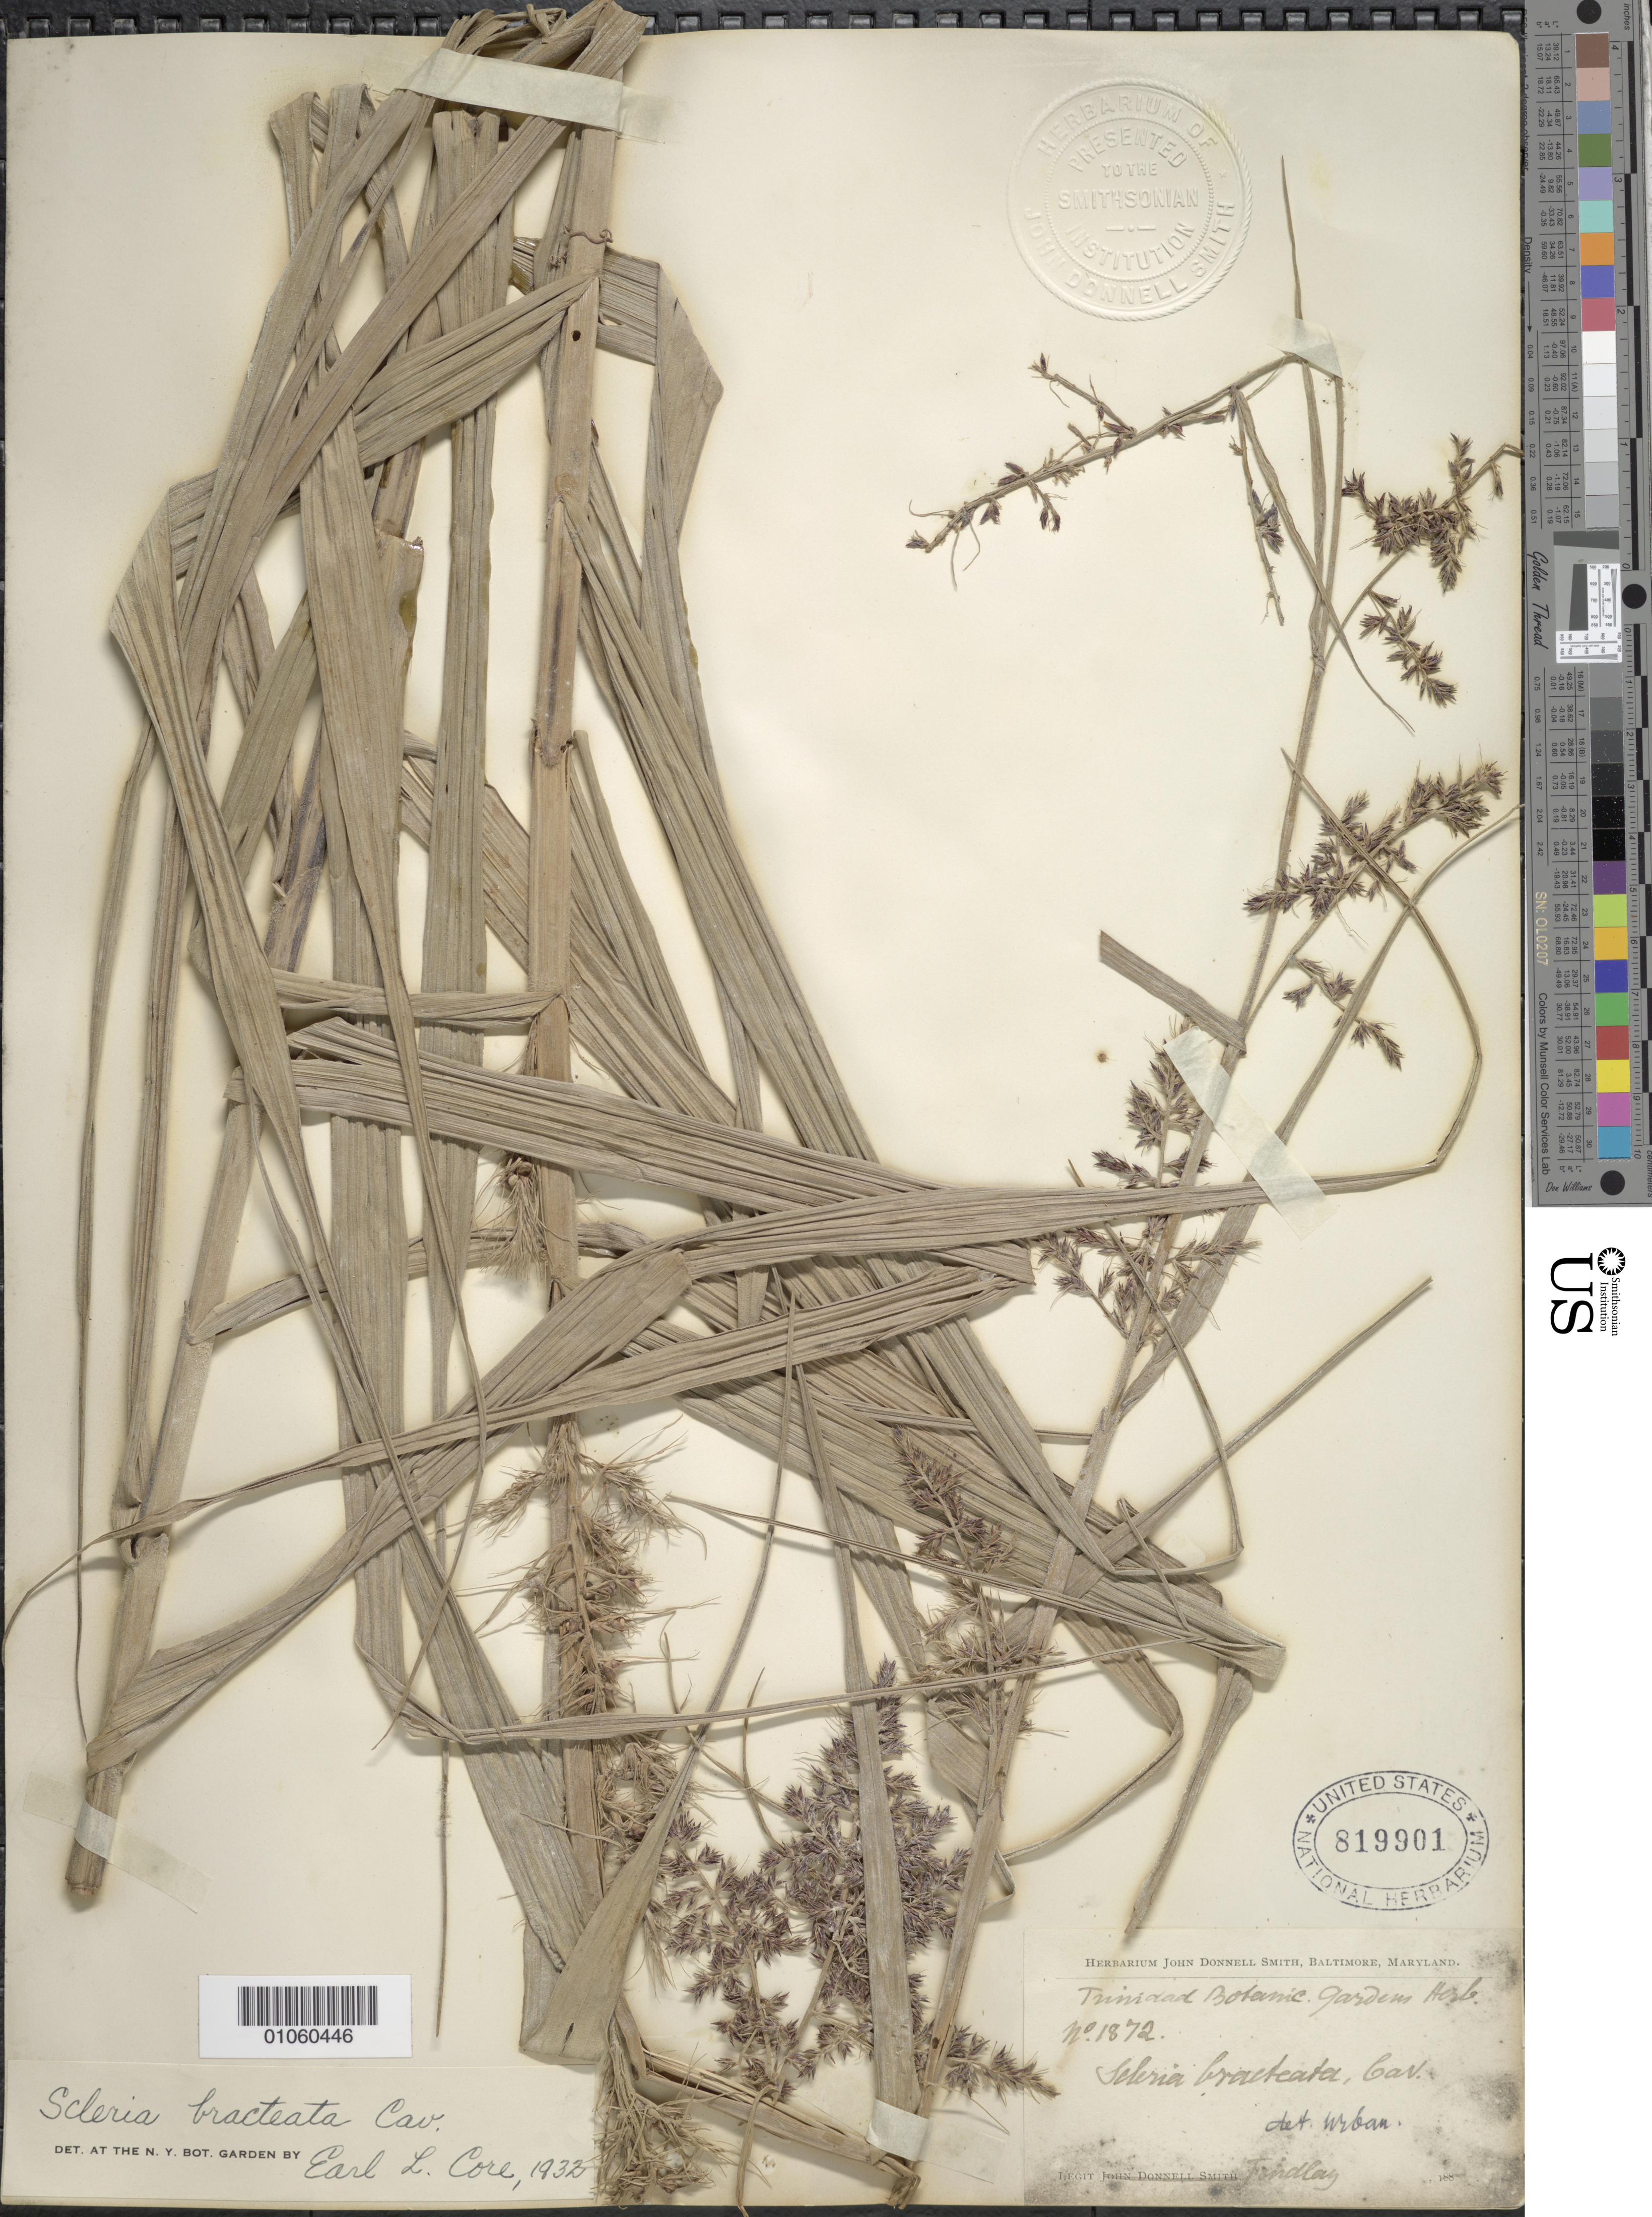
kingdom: Plantae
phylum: Tracheophyta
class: Liliopsida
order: Poales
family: Cyperaceae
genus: Scleria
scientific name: Scleria bracteata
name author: Cav.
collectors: -. Finlay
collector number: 1872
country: Trinidad and Tobago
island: Trinidad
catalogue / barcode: US 819901